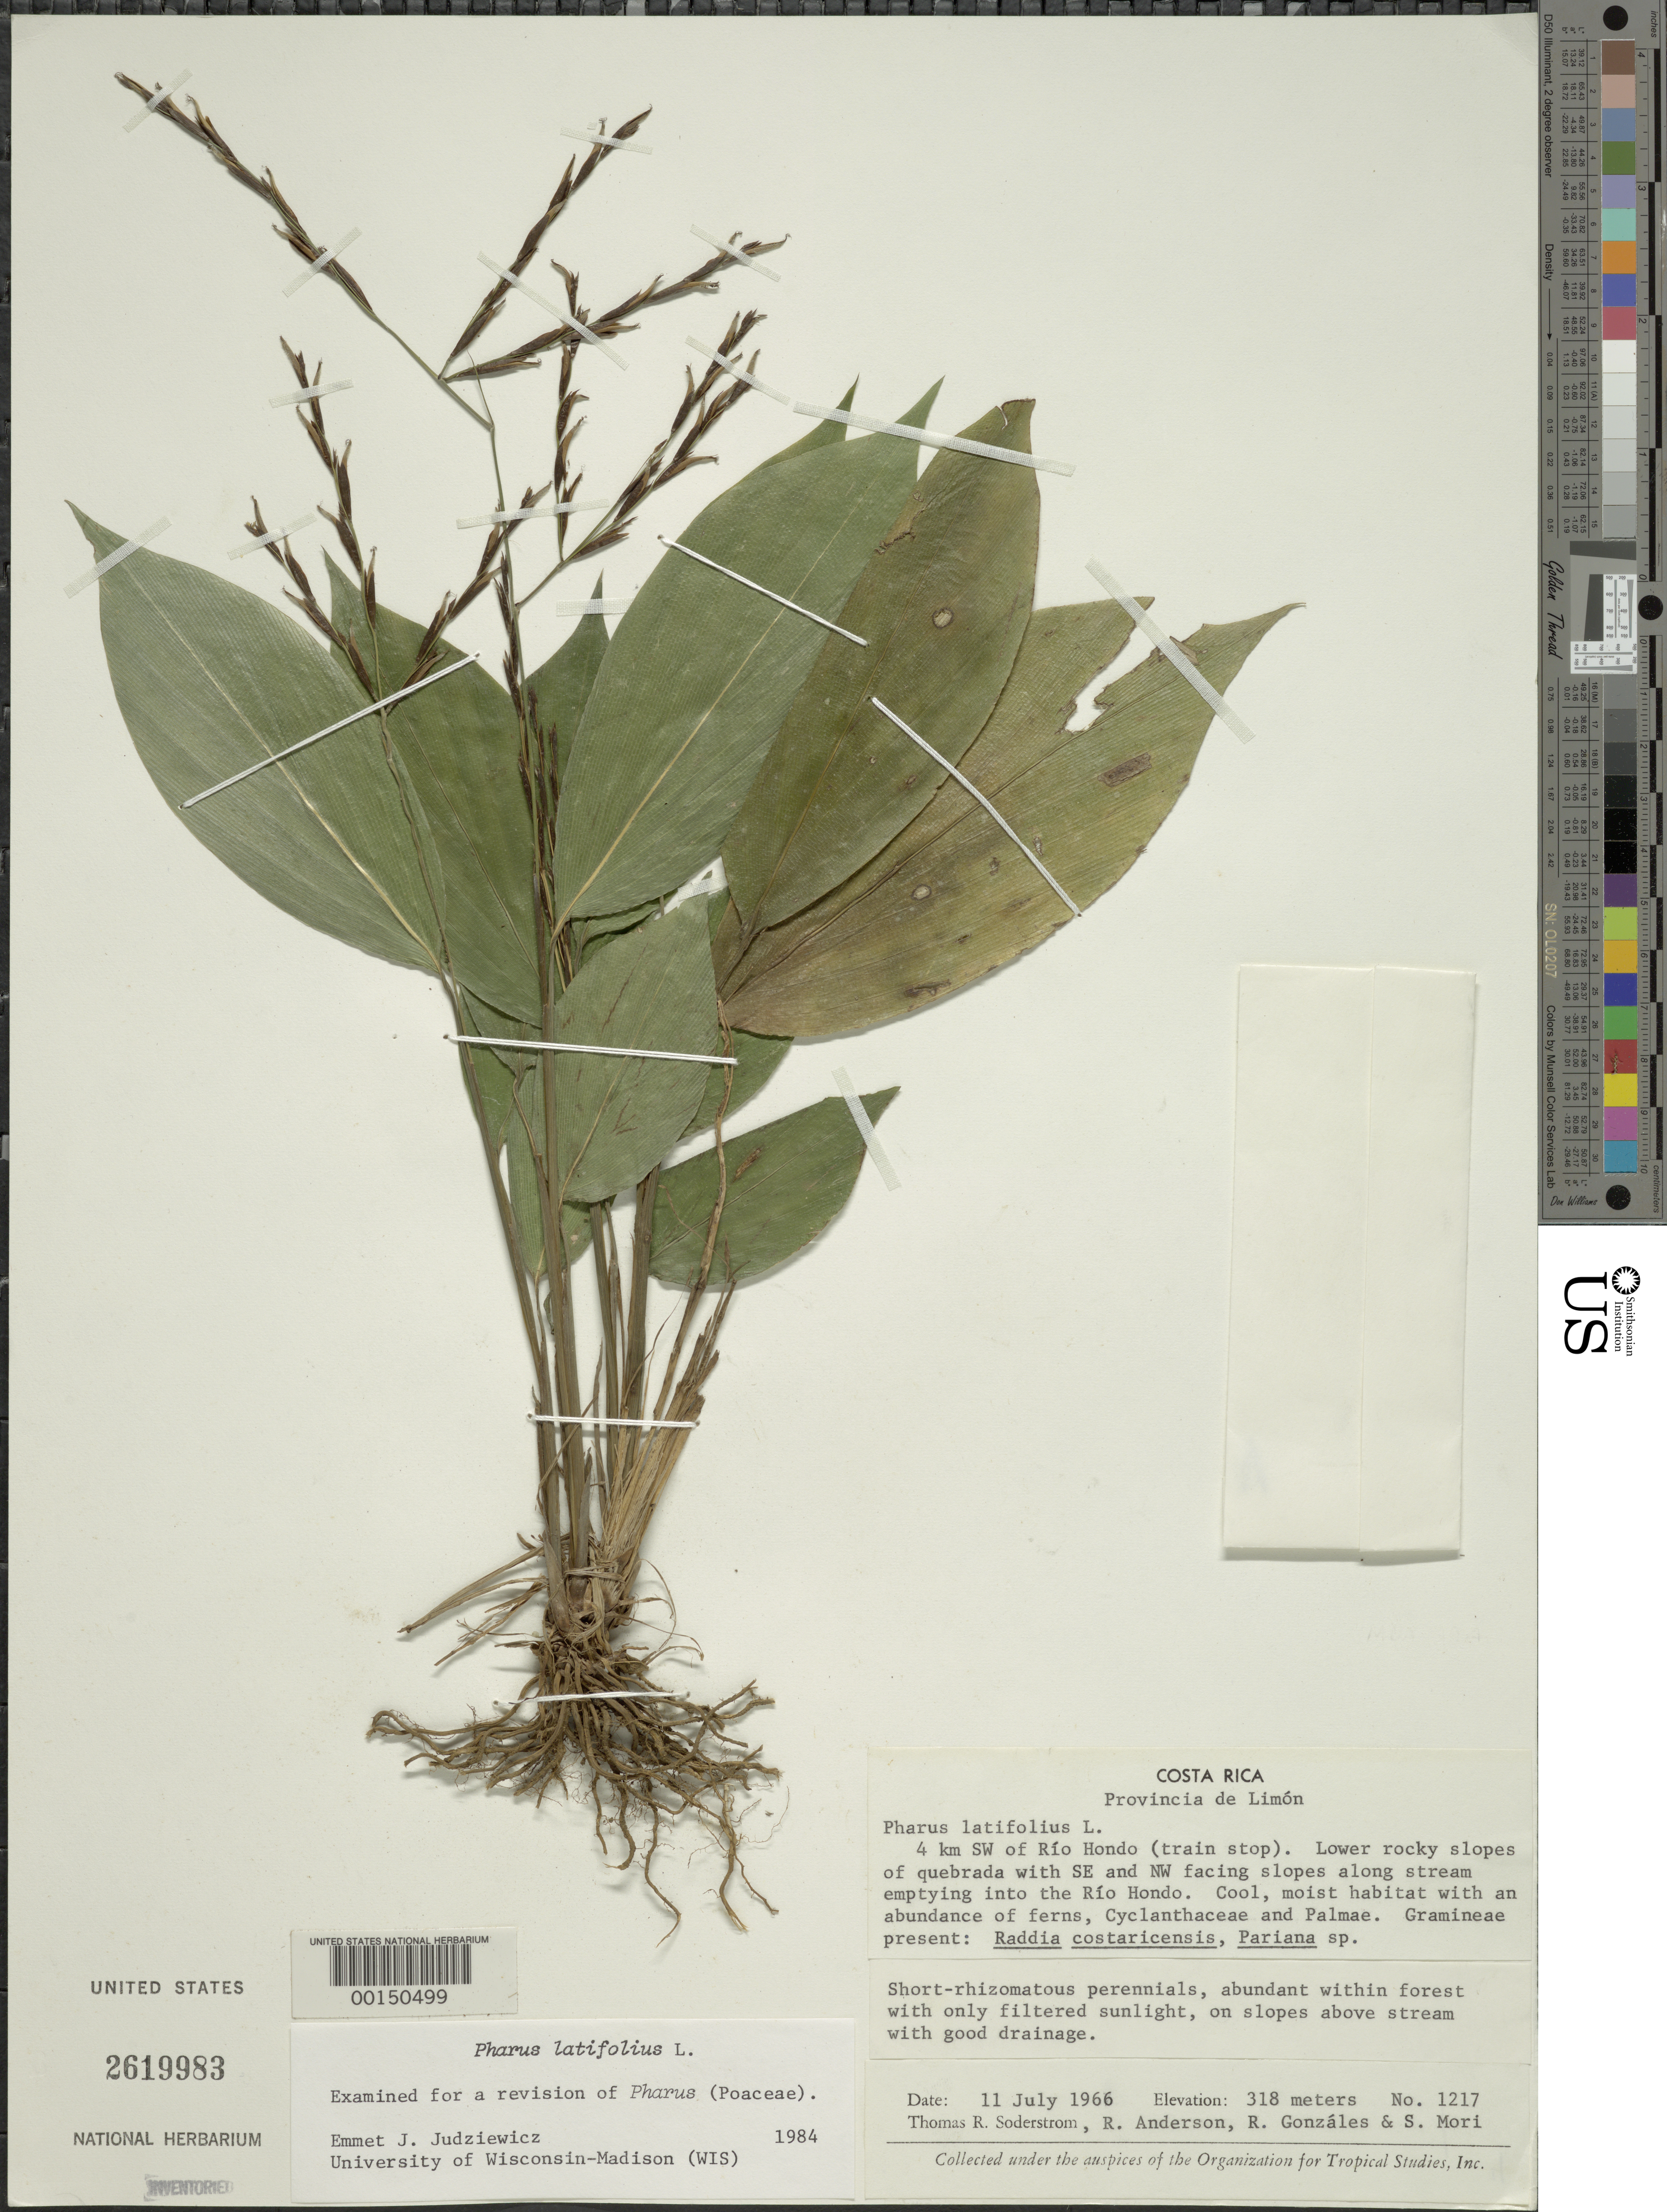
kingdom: Plantae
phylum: Tracheophyta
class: Liliopsida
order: Poales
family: Poaceae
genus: Pharus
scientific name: Pharus latifolius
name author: L.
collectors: T. R. Soderstrom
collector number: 1217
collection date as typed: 11 Jul 1966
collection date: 1966-07-11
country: Costa Rica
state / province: Limón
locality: Rio hondo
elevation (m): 318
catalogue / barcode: US 2619983